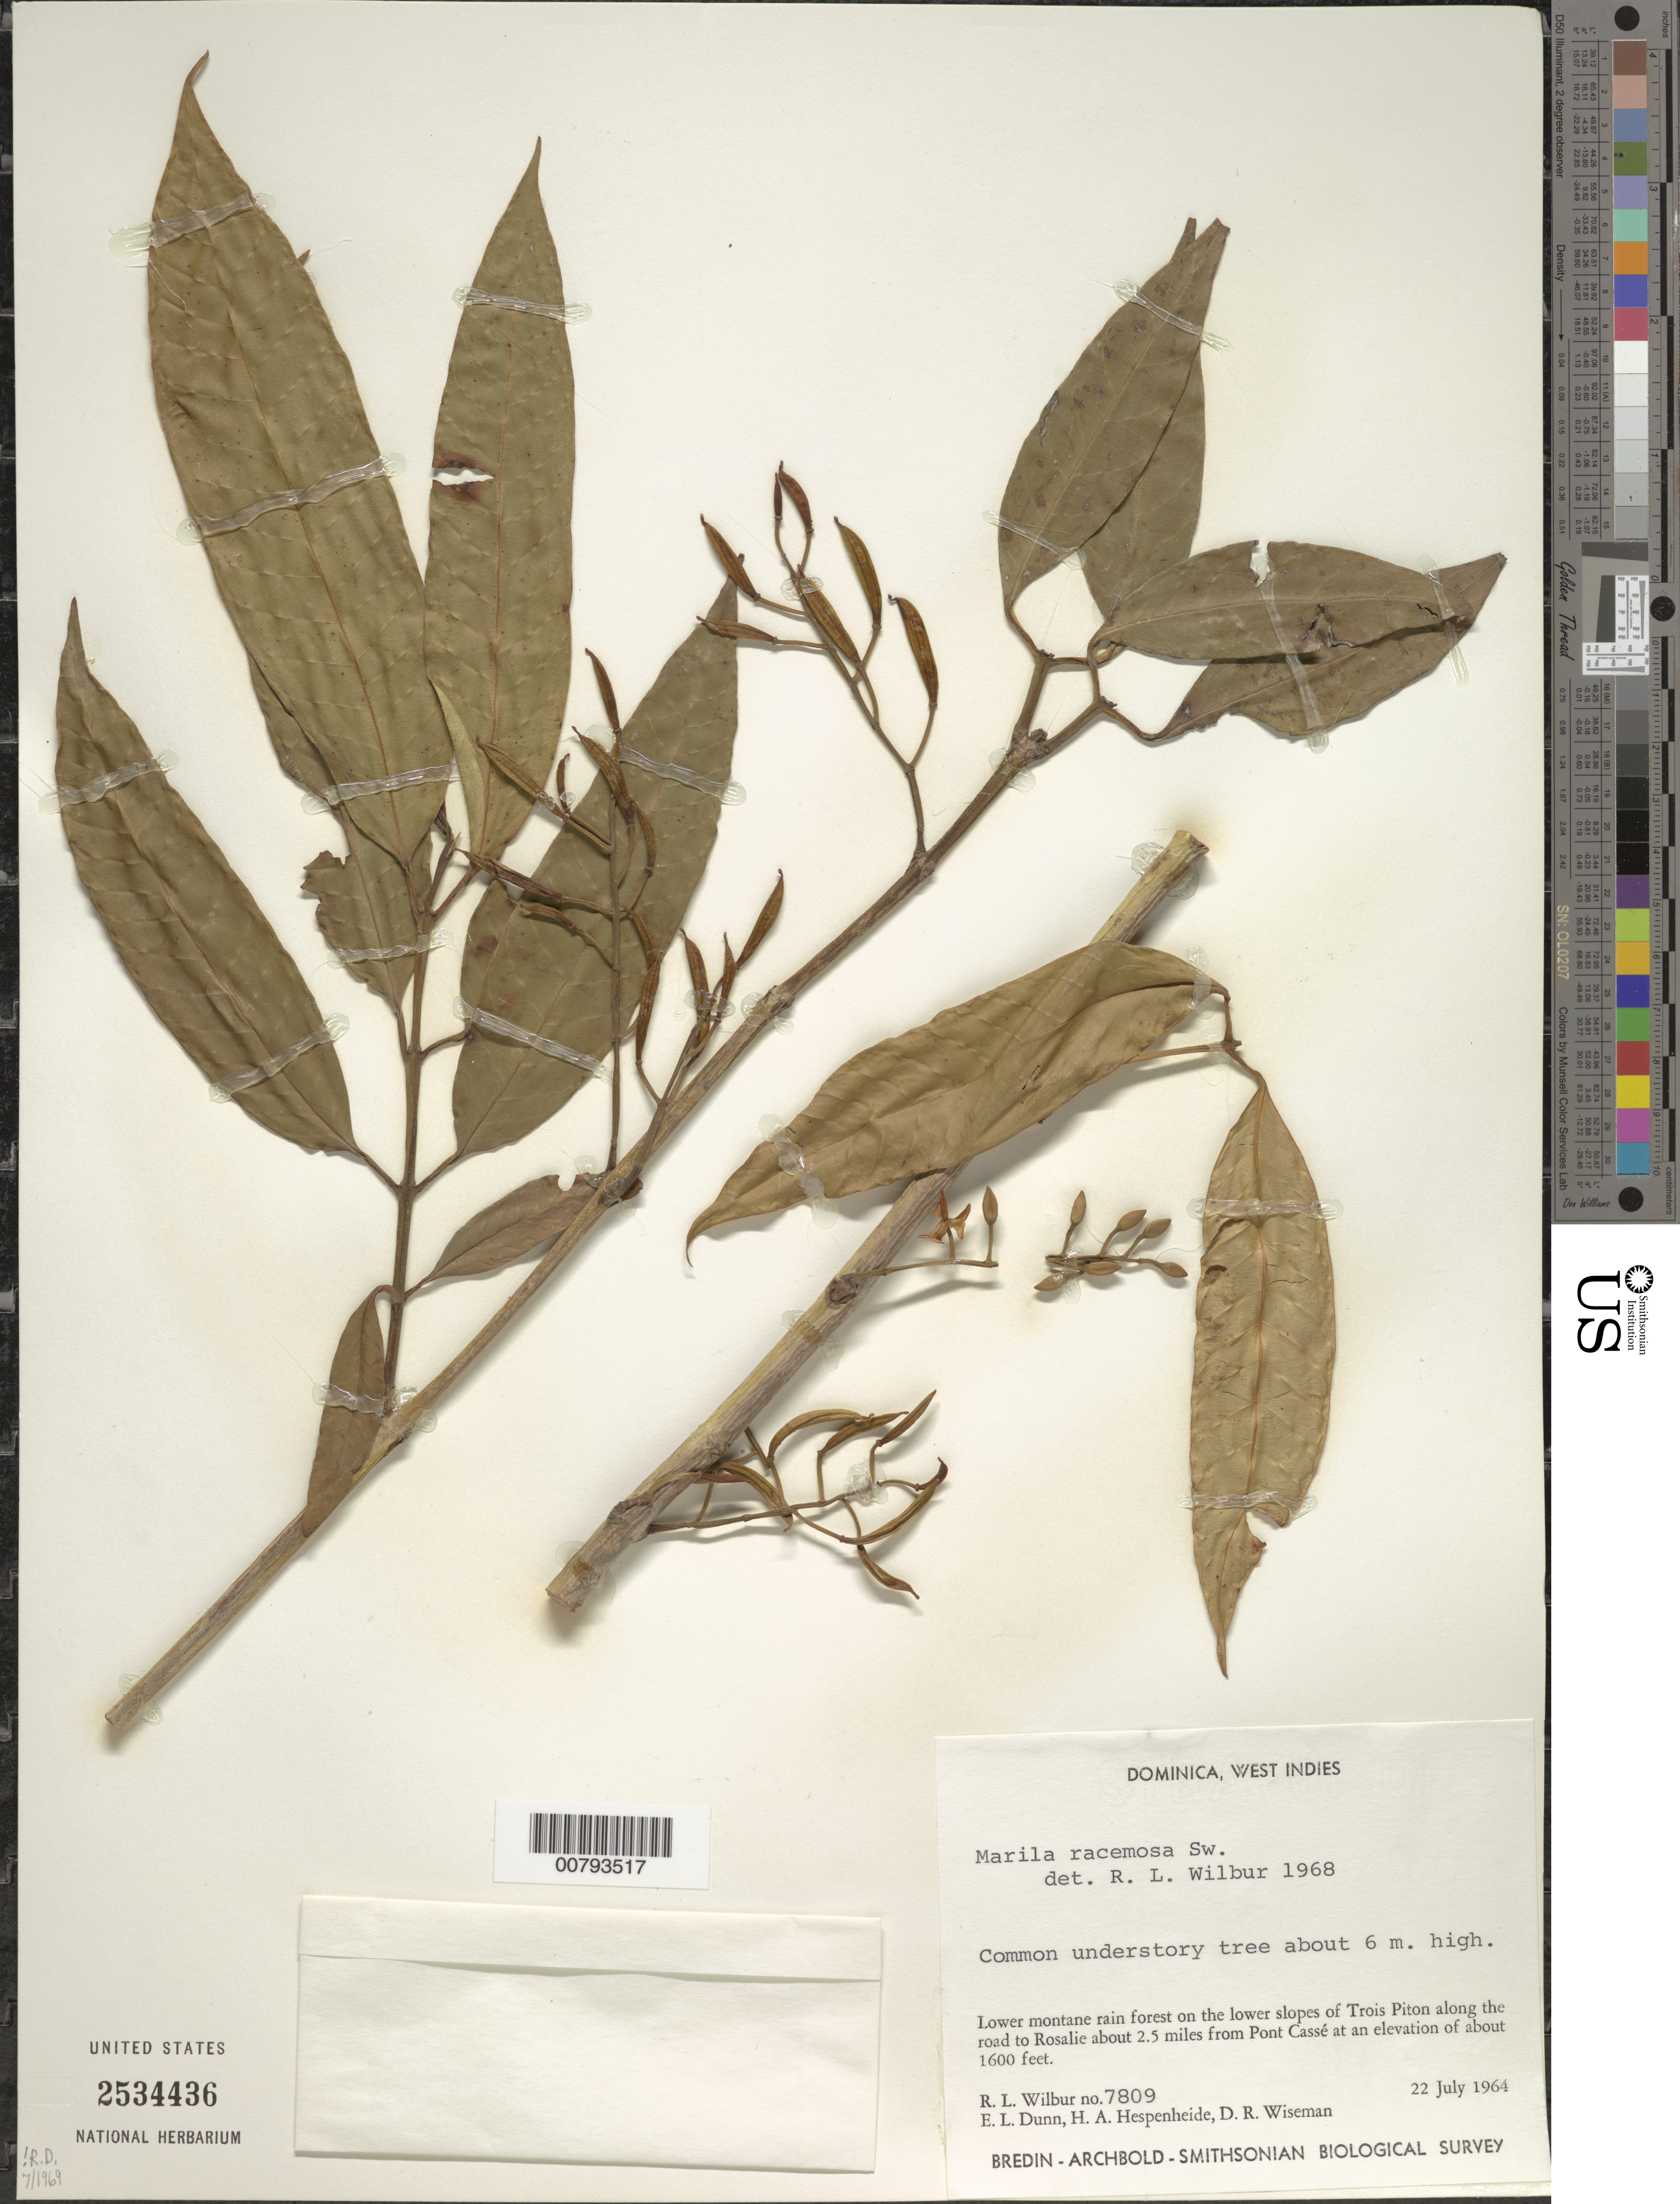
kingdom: Plantae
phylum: Tracheophyta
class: Magnoliopsida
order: Malpighiales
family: Calophyllaceae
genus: Marila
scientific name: Marila racemosa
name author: Sw.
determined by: Wilbur, R. L.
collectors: R. L. Wilbur, E. Dunn, H. A. Hespenheide & D. R. Wiseman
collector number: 7809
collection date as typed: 22 Jul 1964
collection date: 1964-07-22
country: Dominica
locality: Lower slopes of Trois Piton along the road to Rosalie, about 2.5 mi. from Pont Cassé.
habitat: Lower montane rainforest (understory), along road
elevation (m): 488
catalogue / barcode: US 2534436